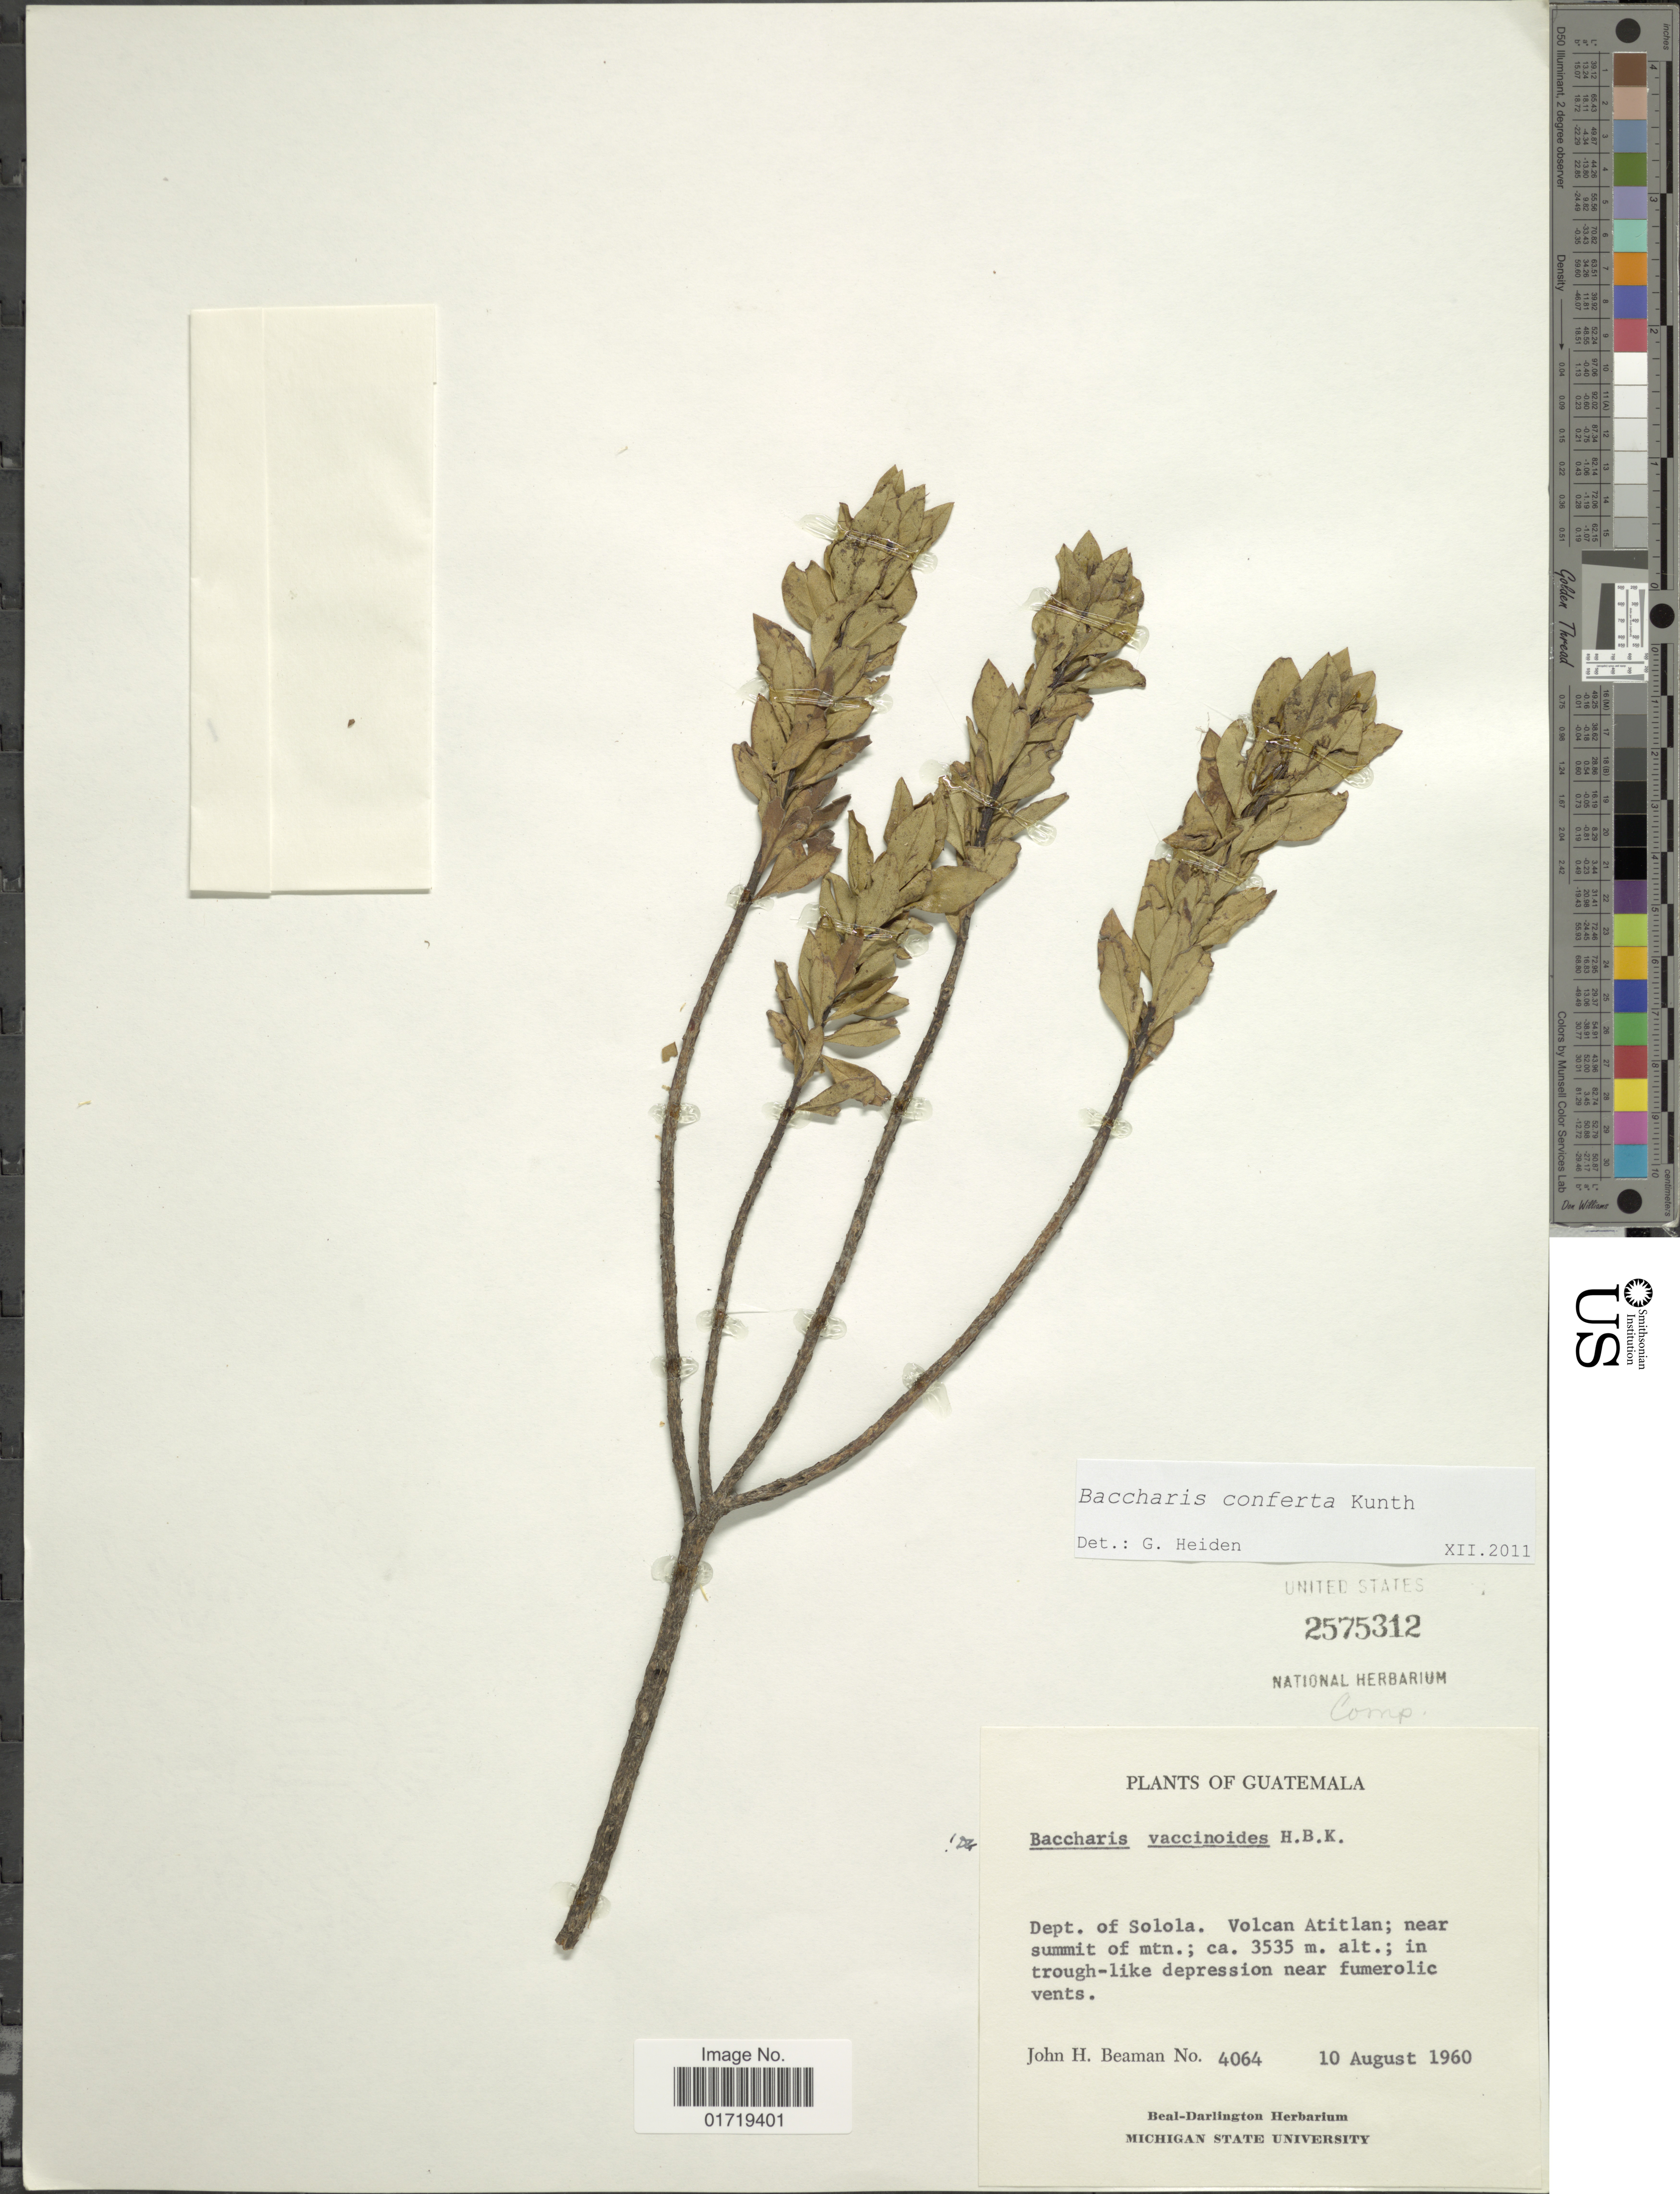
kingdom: Plantae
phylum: Tracheophyta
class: Magnoliopsida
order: Asterales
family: Asteraceae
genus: Baccharis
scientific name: Baccharis conferta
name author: Kunth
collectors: J. H. Beaman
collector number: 4064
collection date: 1960-08-10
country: Guatemala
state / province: Sololá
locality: Dept. of Solola, Vocan Atitlan, near summit of mtn.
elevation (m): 3535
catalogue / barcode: US 2575312